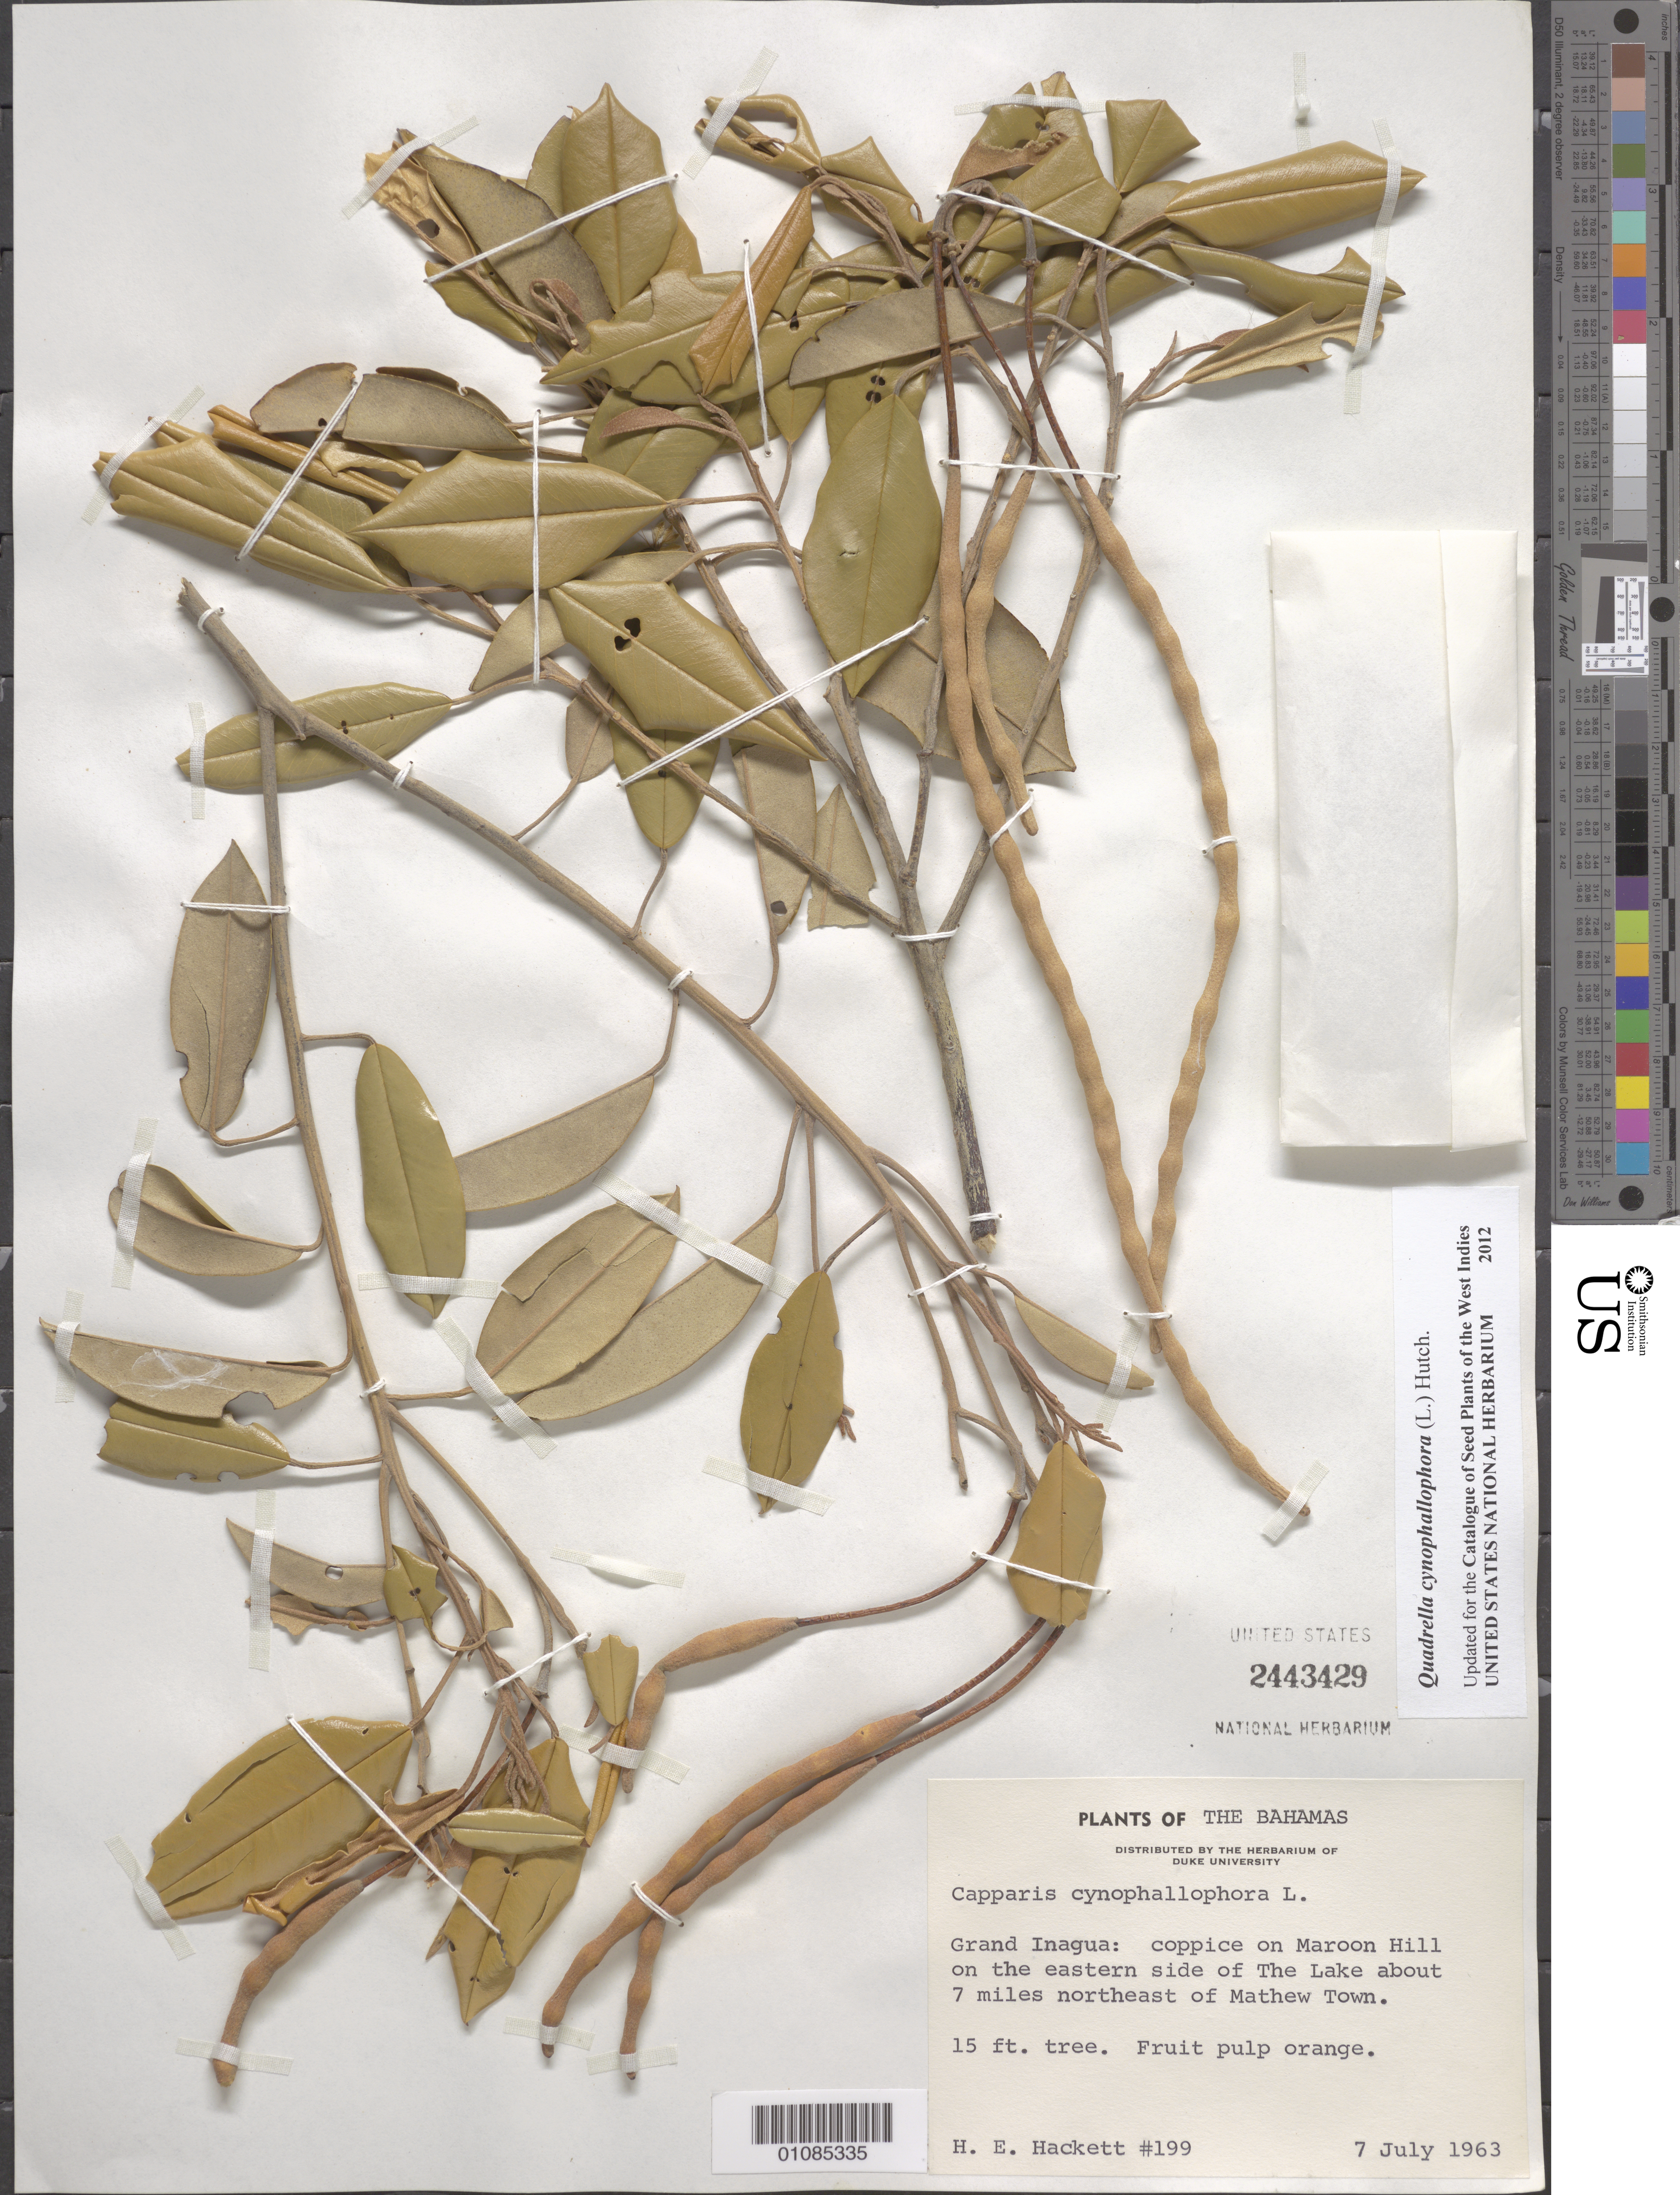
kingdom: Plantae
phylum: Tracheophyta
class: Magnoliopsida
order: Brassicales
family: Capparaceae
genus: Quadrella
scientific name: Quadrella cynophallophora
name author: (L.) Hutch.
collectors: H. E. Hackett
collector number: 199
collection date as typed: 07 Jul 1963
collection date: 1963-07-07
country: Bahamas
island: Great Inagua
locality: Coppice on Maroon Hill on the E side of the lake about 7 mi NE of Matthew Town.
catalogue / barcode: US 2443429